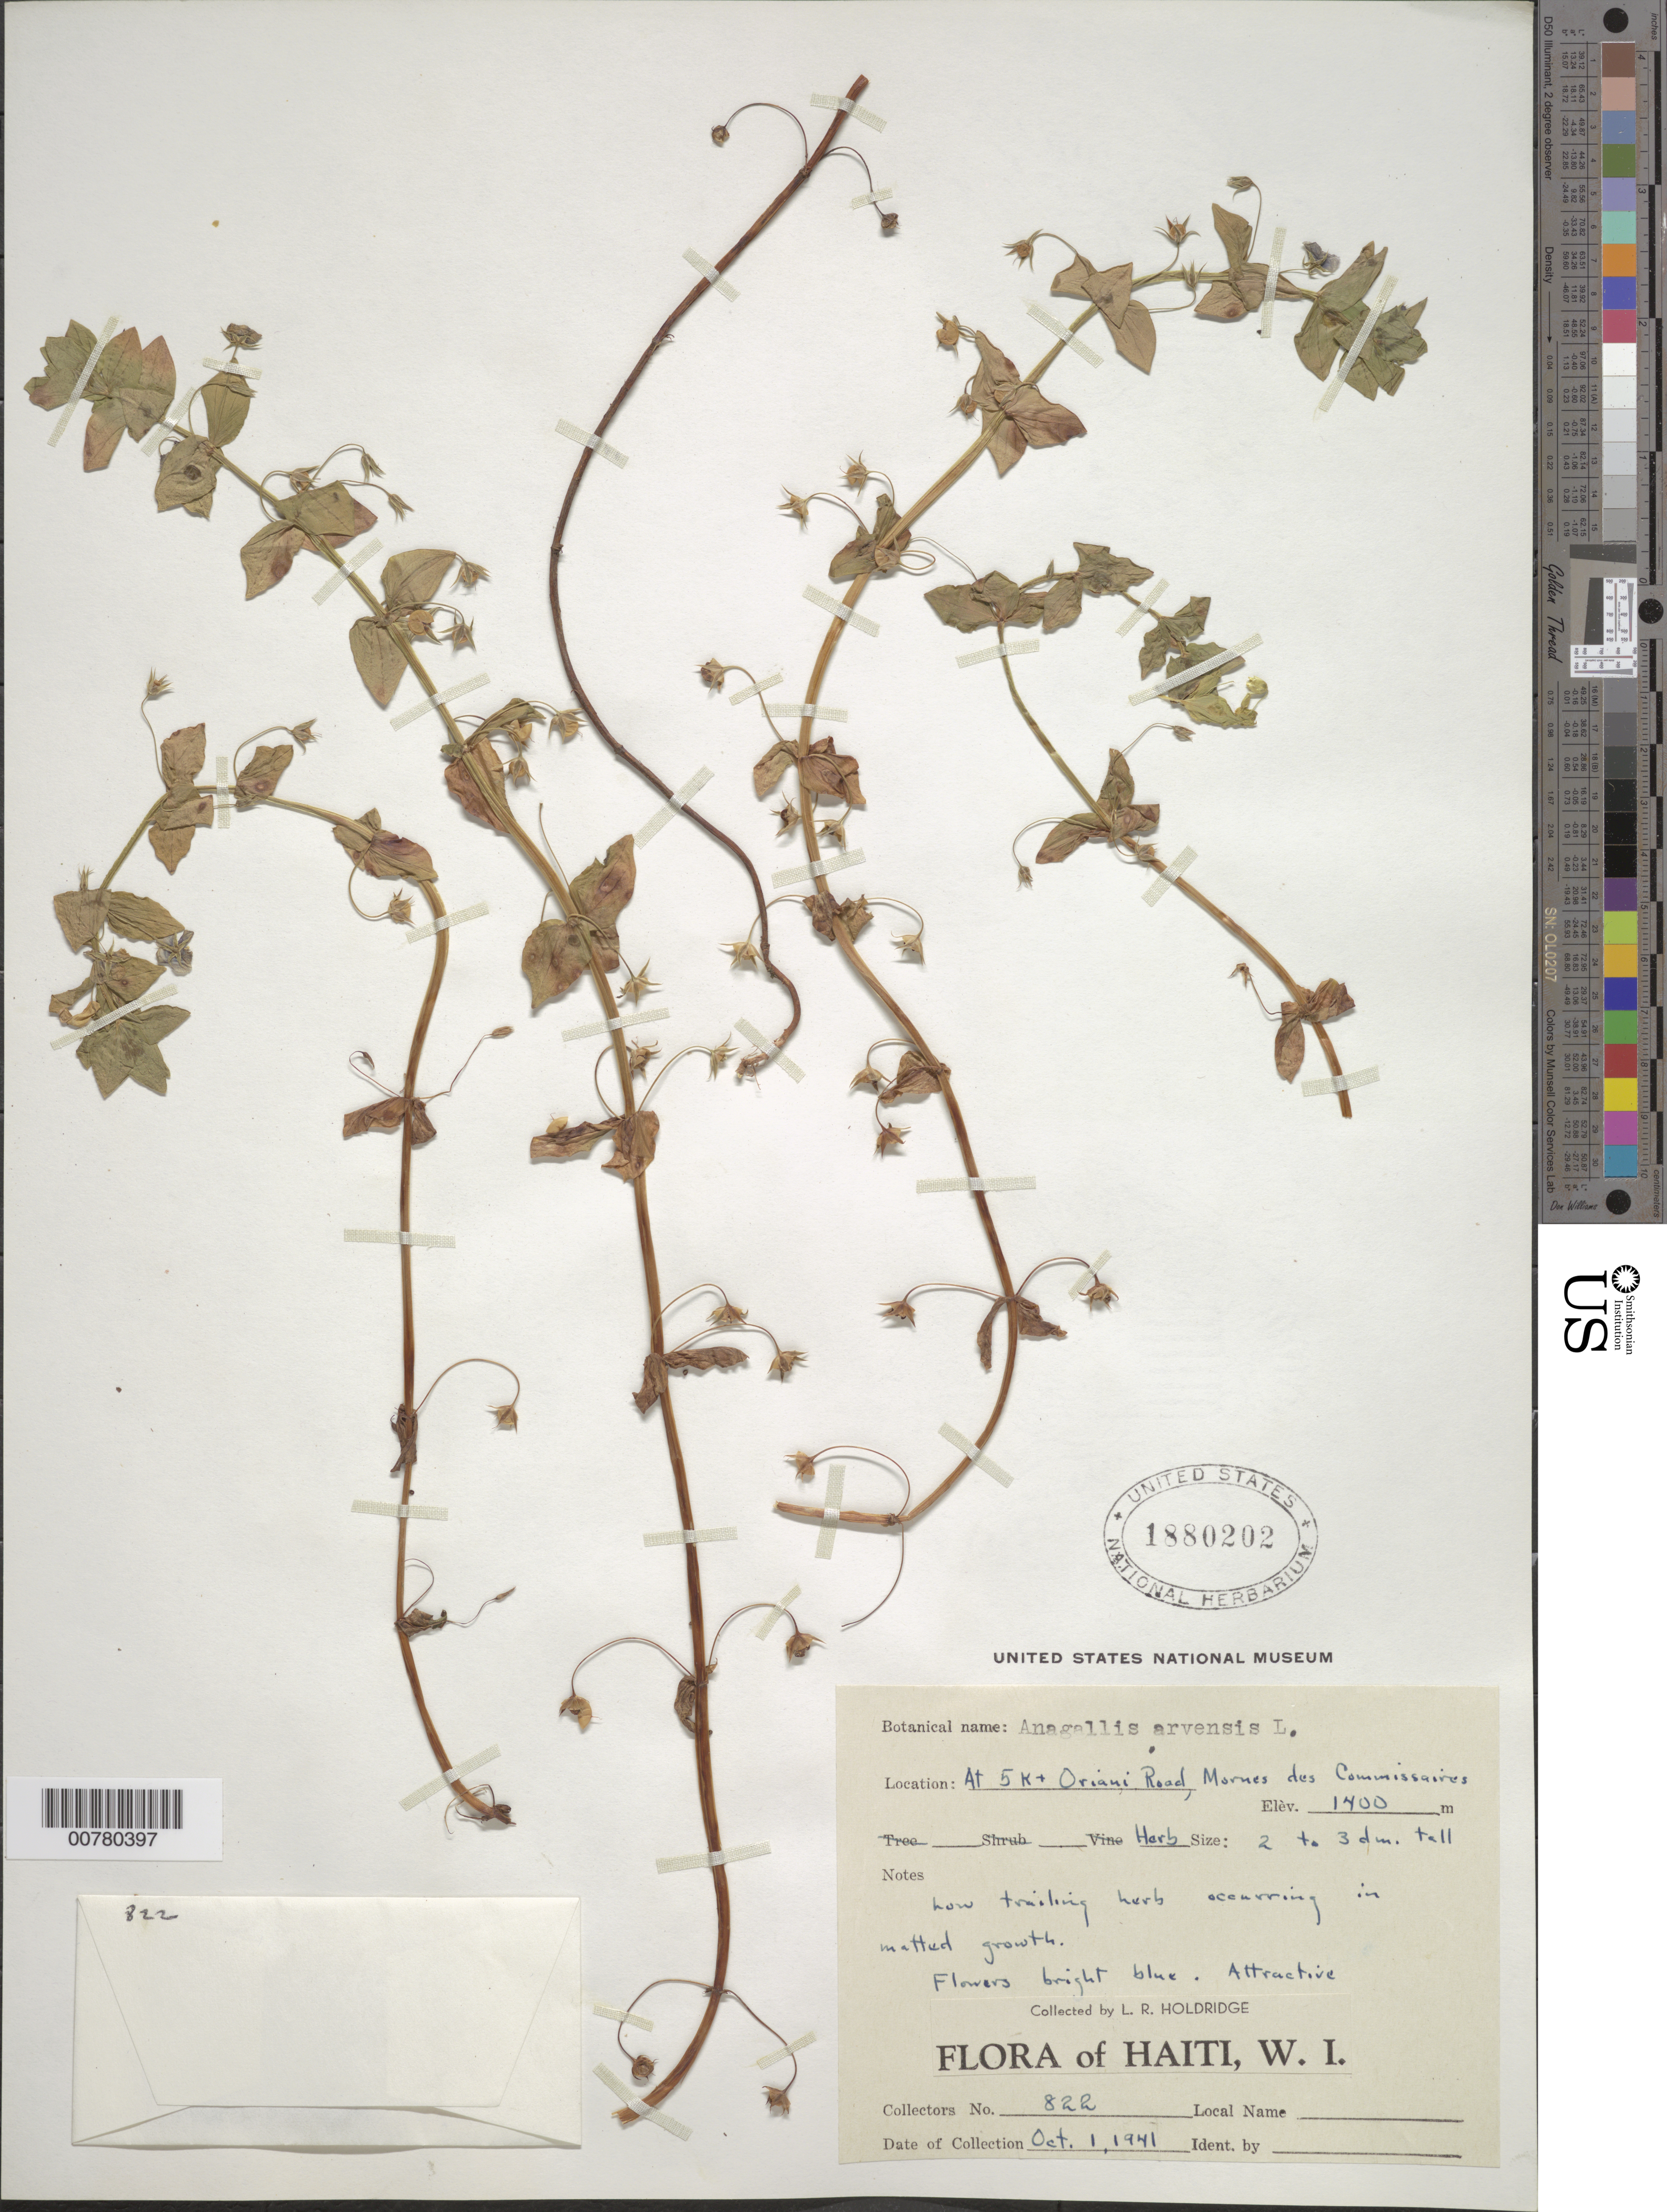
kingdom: Plantae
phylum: Tracheophyta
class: Magnoliopsida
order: Ericales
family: Primulaceae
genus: Anagallis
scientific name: Anagallis arvensis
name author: L.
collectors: L. Holdridge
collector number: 822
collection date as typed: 01 Oct 1941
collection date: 1941-10-01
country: Haiti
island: Hispaniola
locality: Mornes des Commissaires, at 5 km Oriani Road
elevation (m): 1400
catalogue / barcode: US 1880202